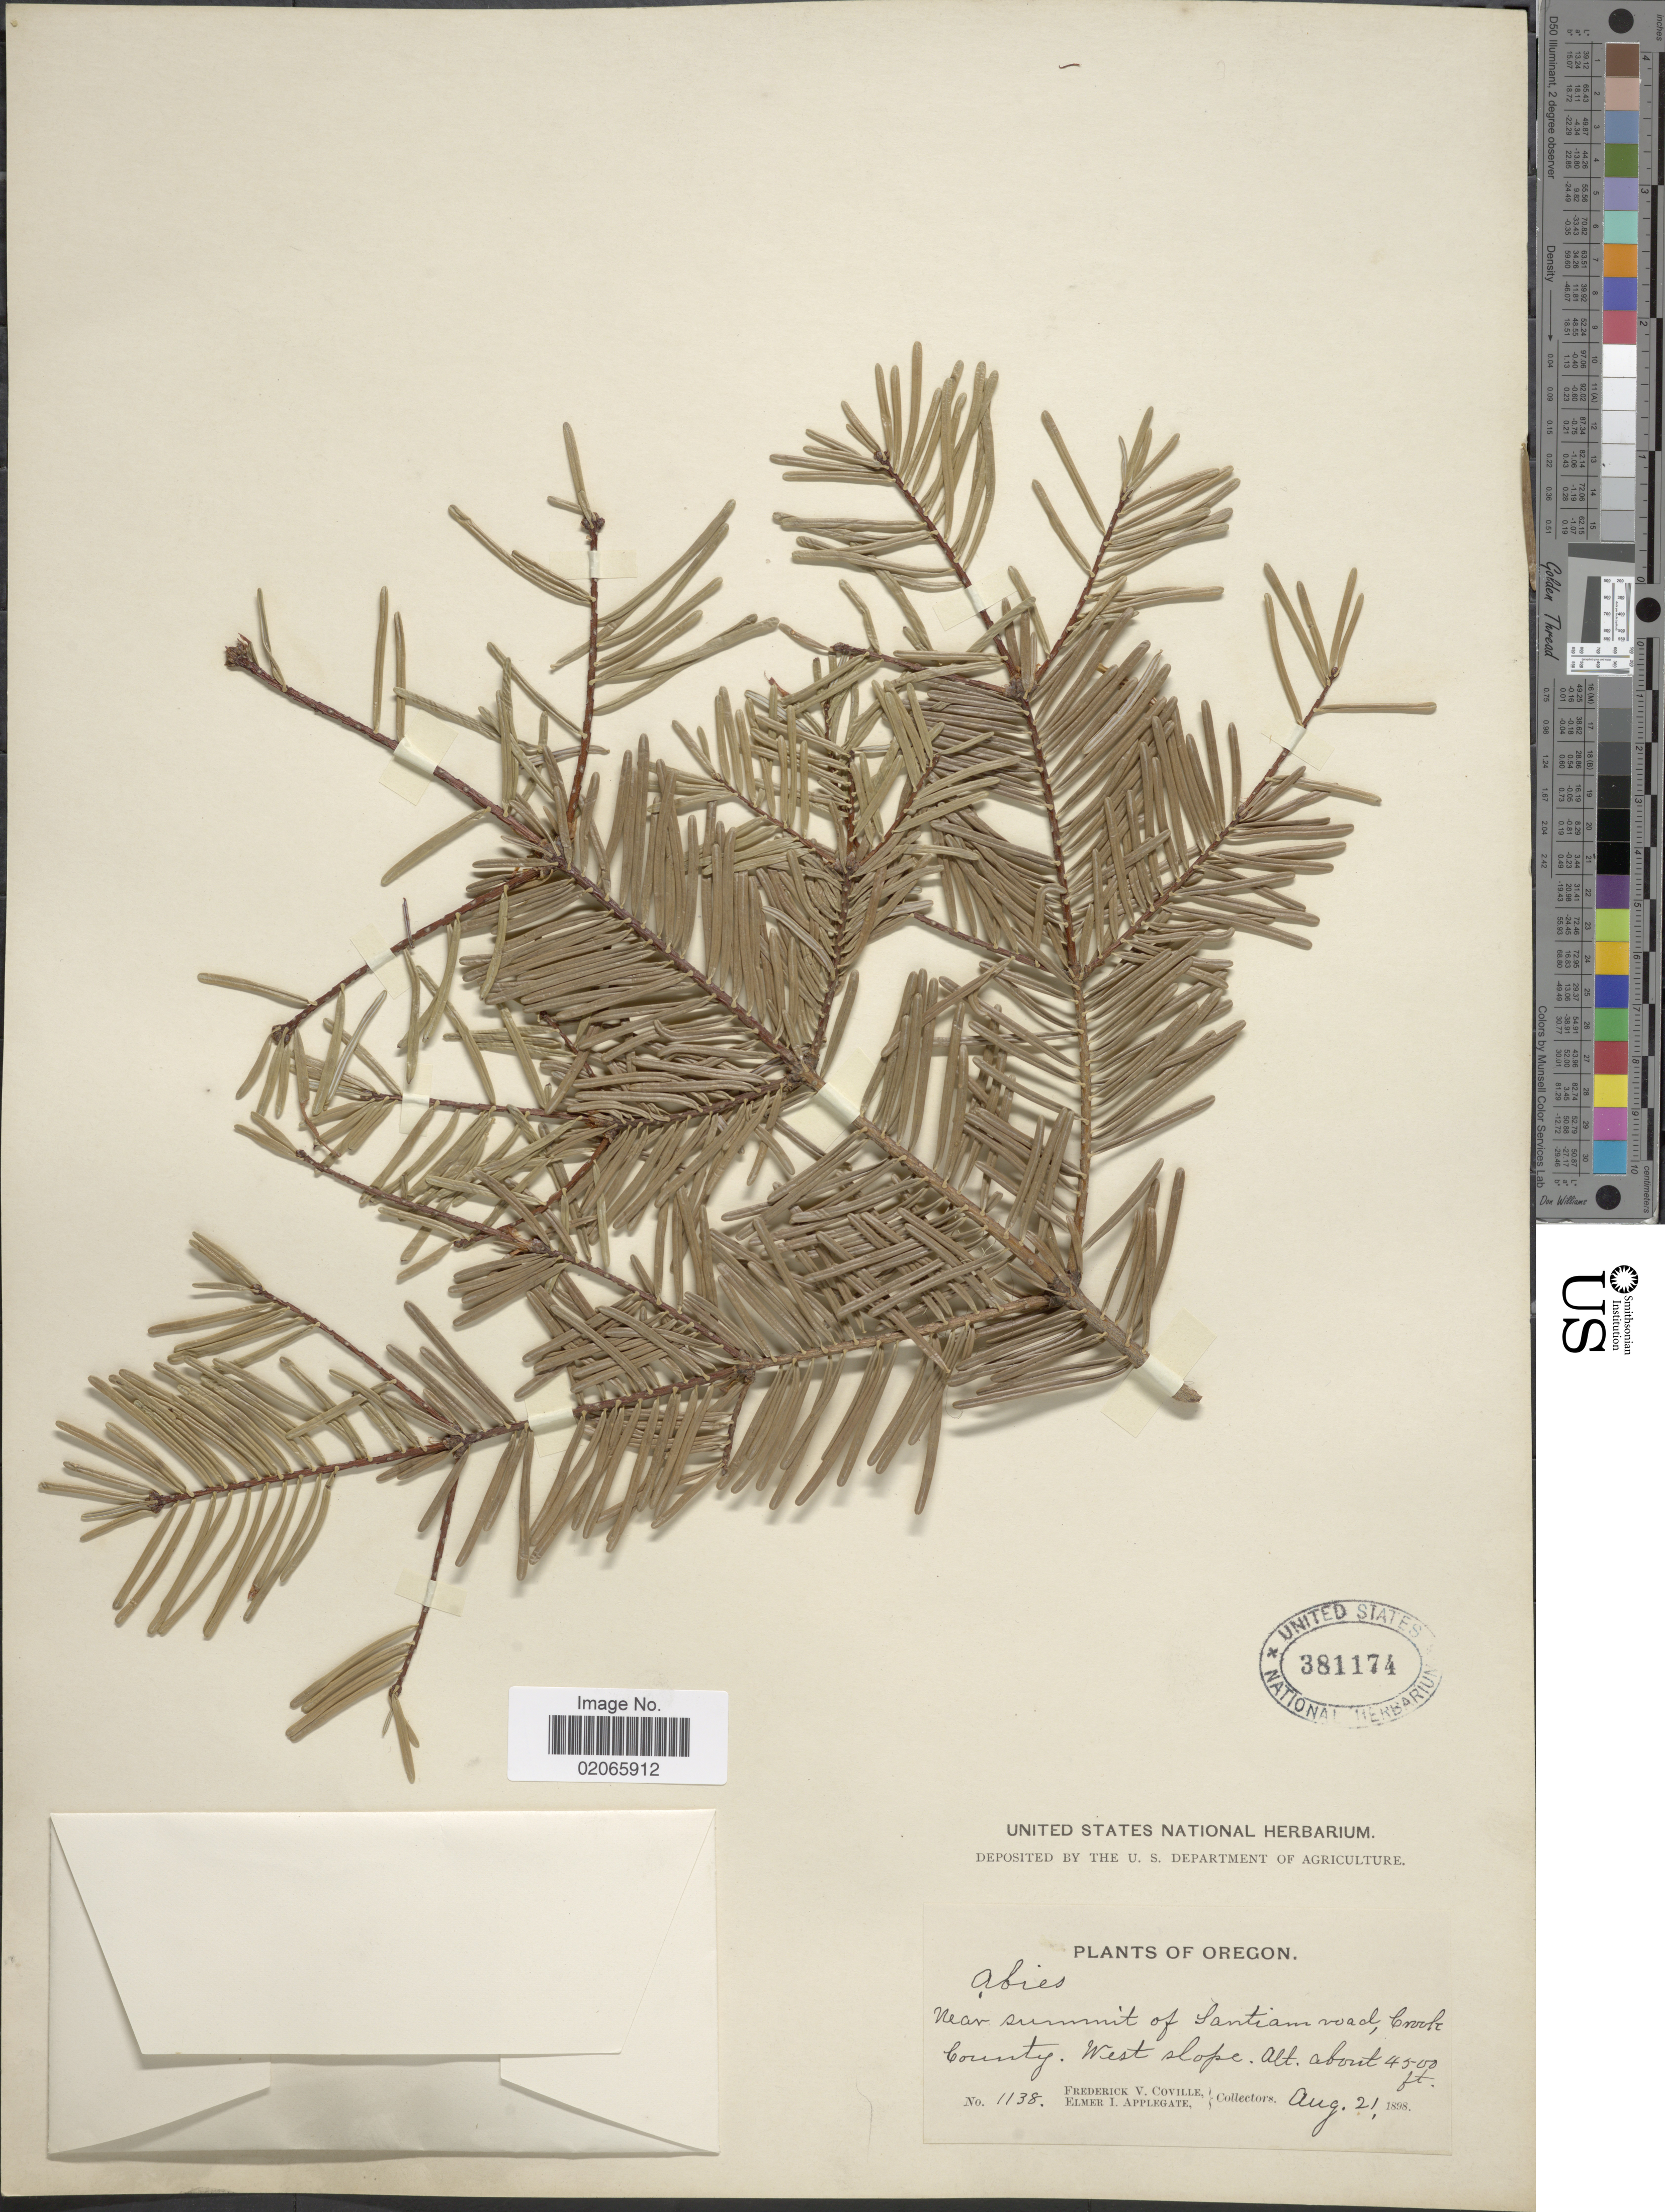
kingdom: Plantae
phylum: Tracheophyta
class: Pinopsida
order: Pinales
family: Pinaceae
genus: Abies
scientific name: Abies sp.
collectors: F. V. Coville & E. I. Applegate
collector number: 1138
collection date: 1898-08-21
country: United States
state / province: Oregon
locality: Near Summit of Santiam road, Crook County. West slope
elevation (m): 1372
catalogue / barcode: US 381174